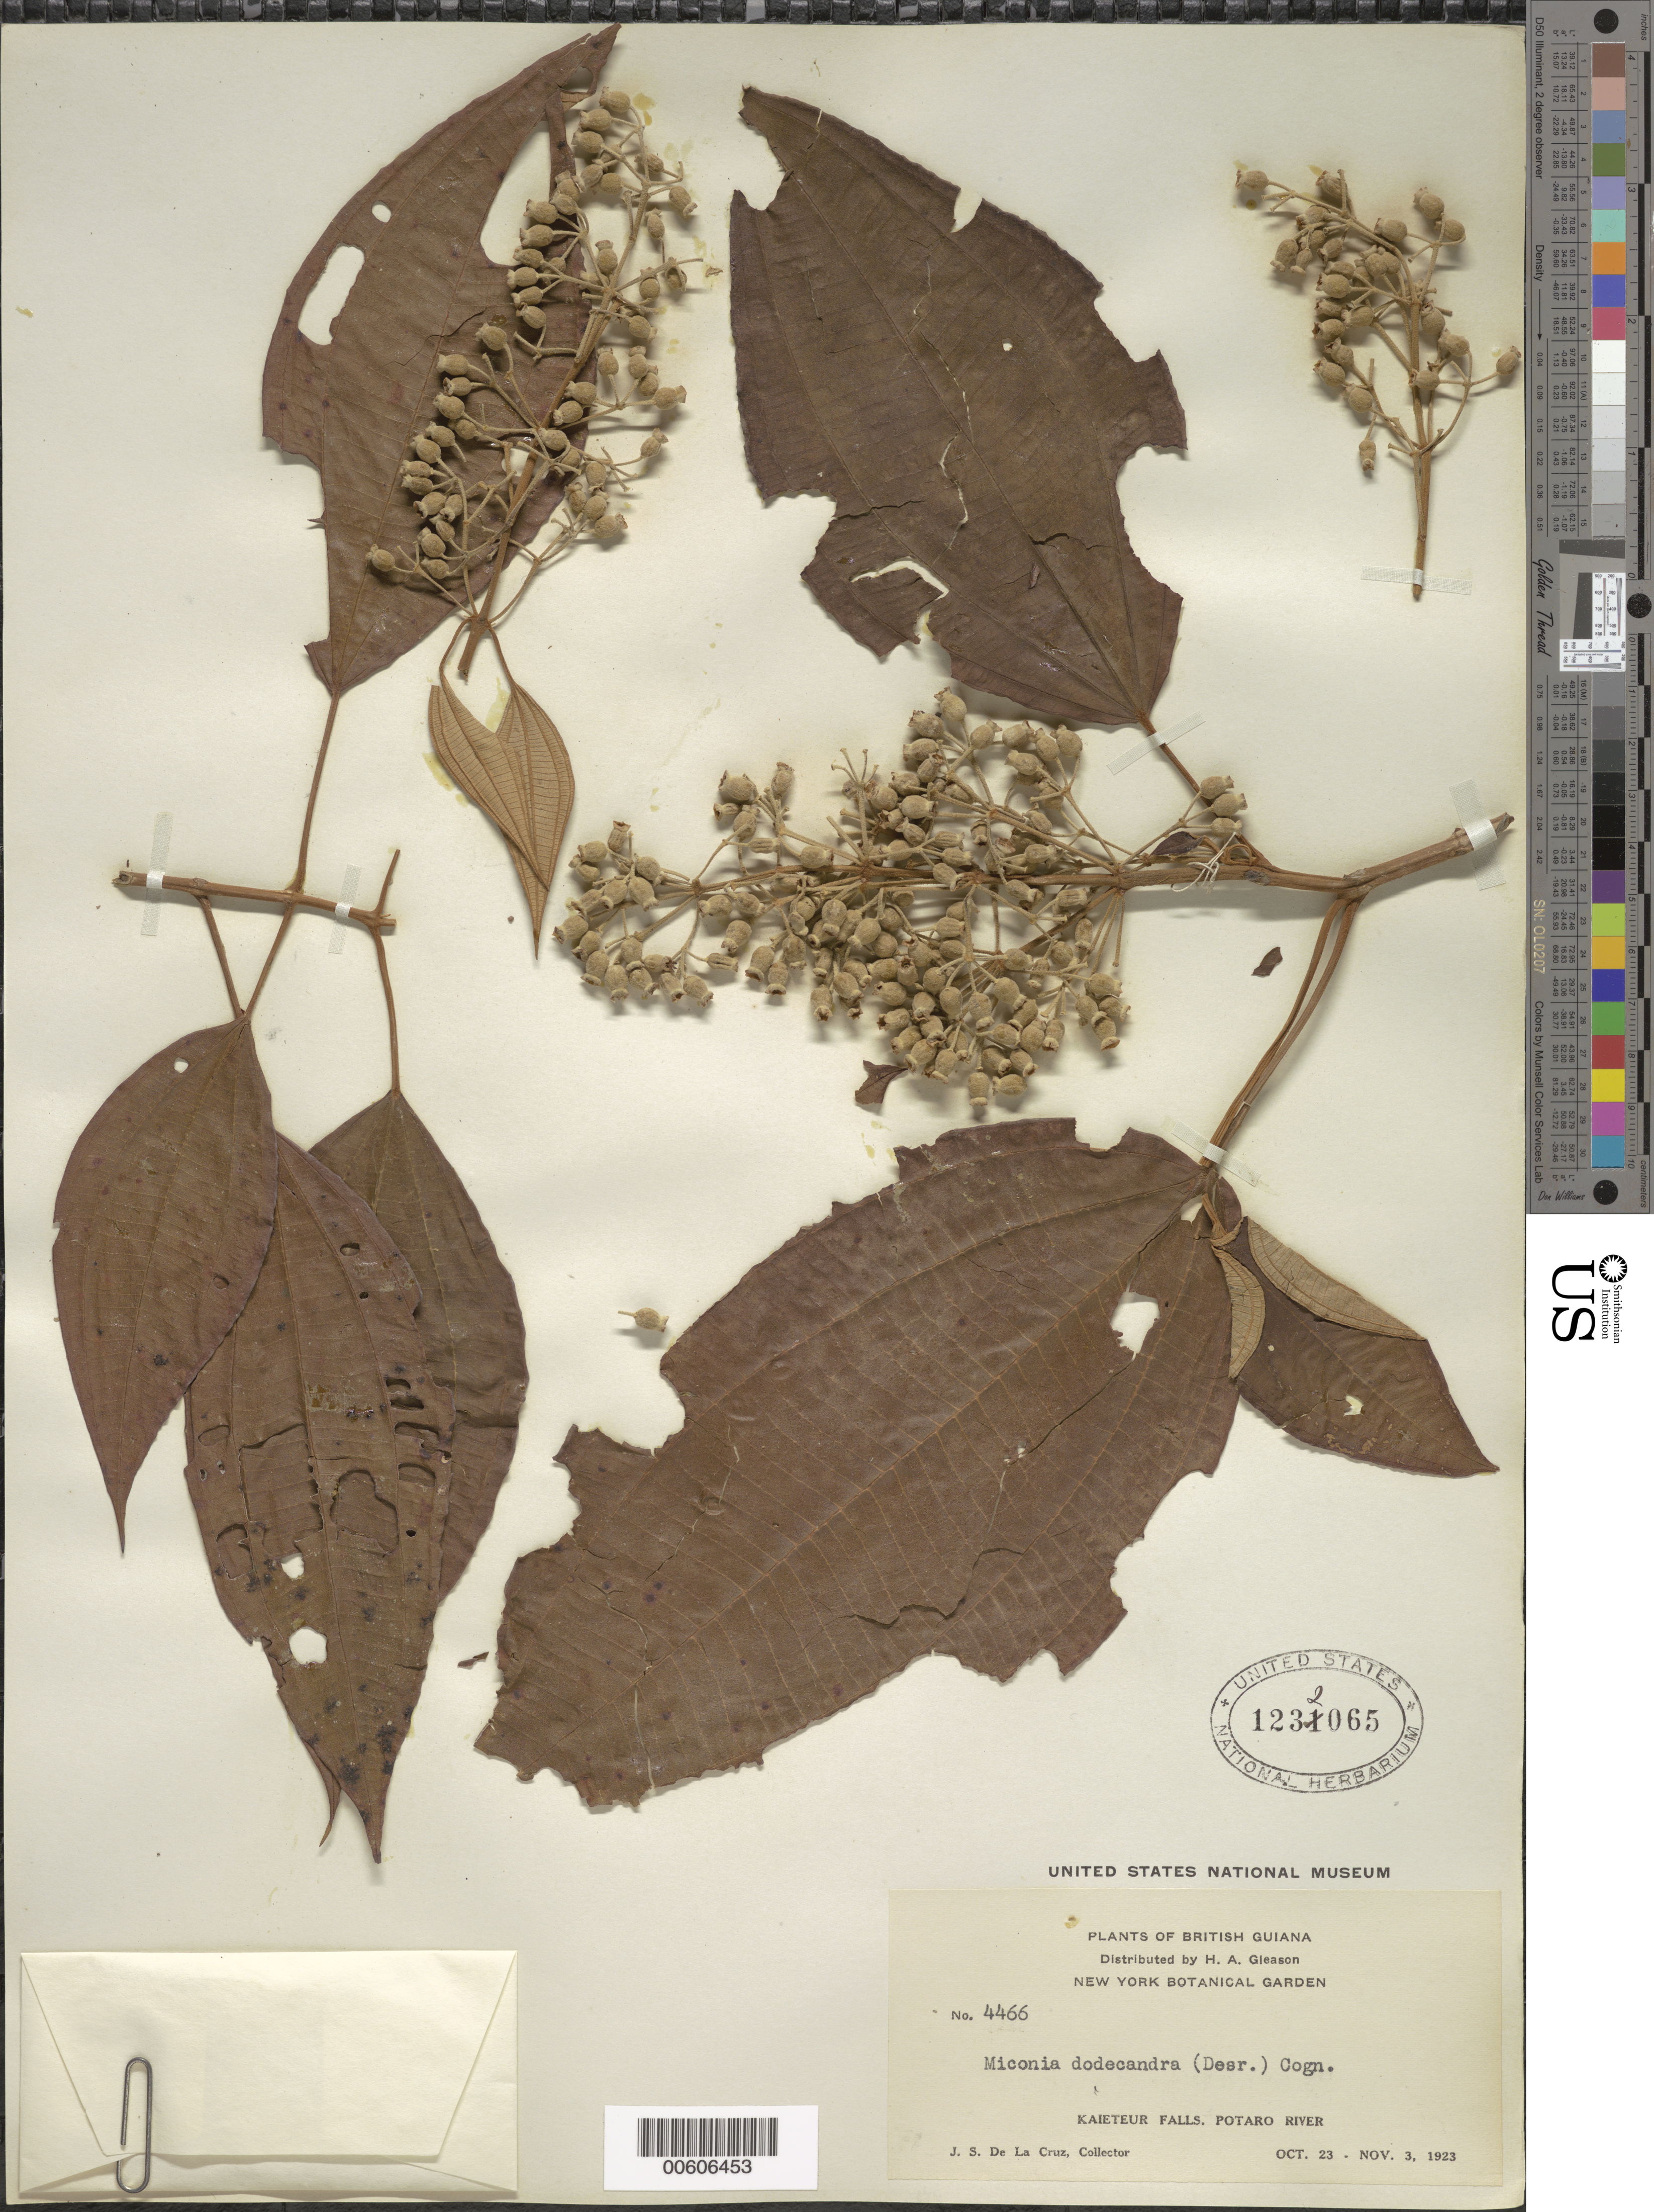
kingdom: Plantae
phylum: Tracheophyta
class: Magnoliopsida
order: Myrtales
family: Melastomataceae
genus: Miconia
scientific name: Miconia dodecandra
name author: Cogn.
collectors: J. S. de la Cruz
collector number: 4466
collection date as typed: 23-Oct-23 to 3-Nov-23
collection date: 1923-10-23/1923-11-03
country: Guyana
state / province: Potaro-Siparuni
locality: Kaieteur Falls, Potaro R.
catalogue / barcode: US 1232065